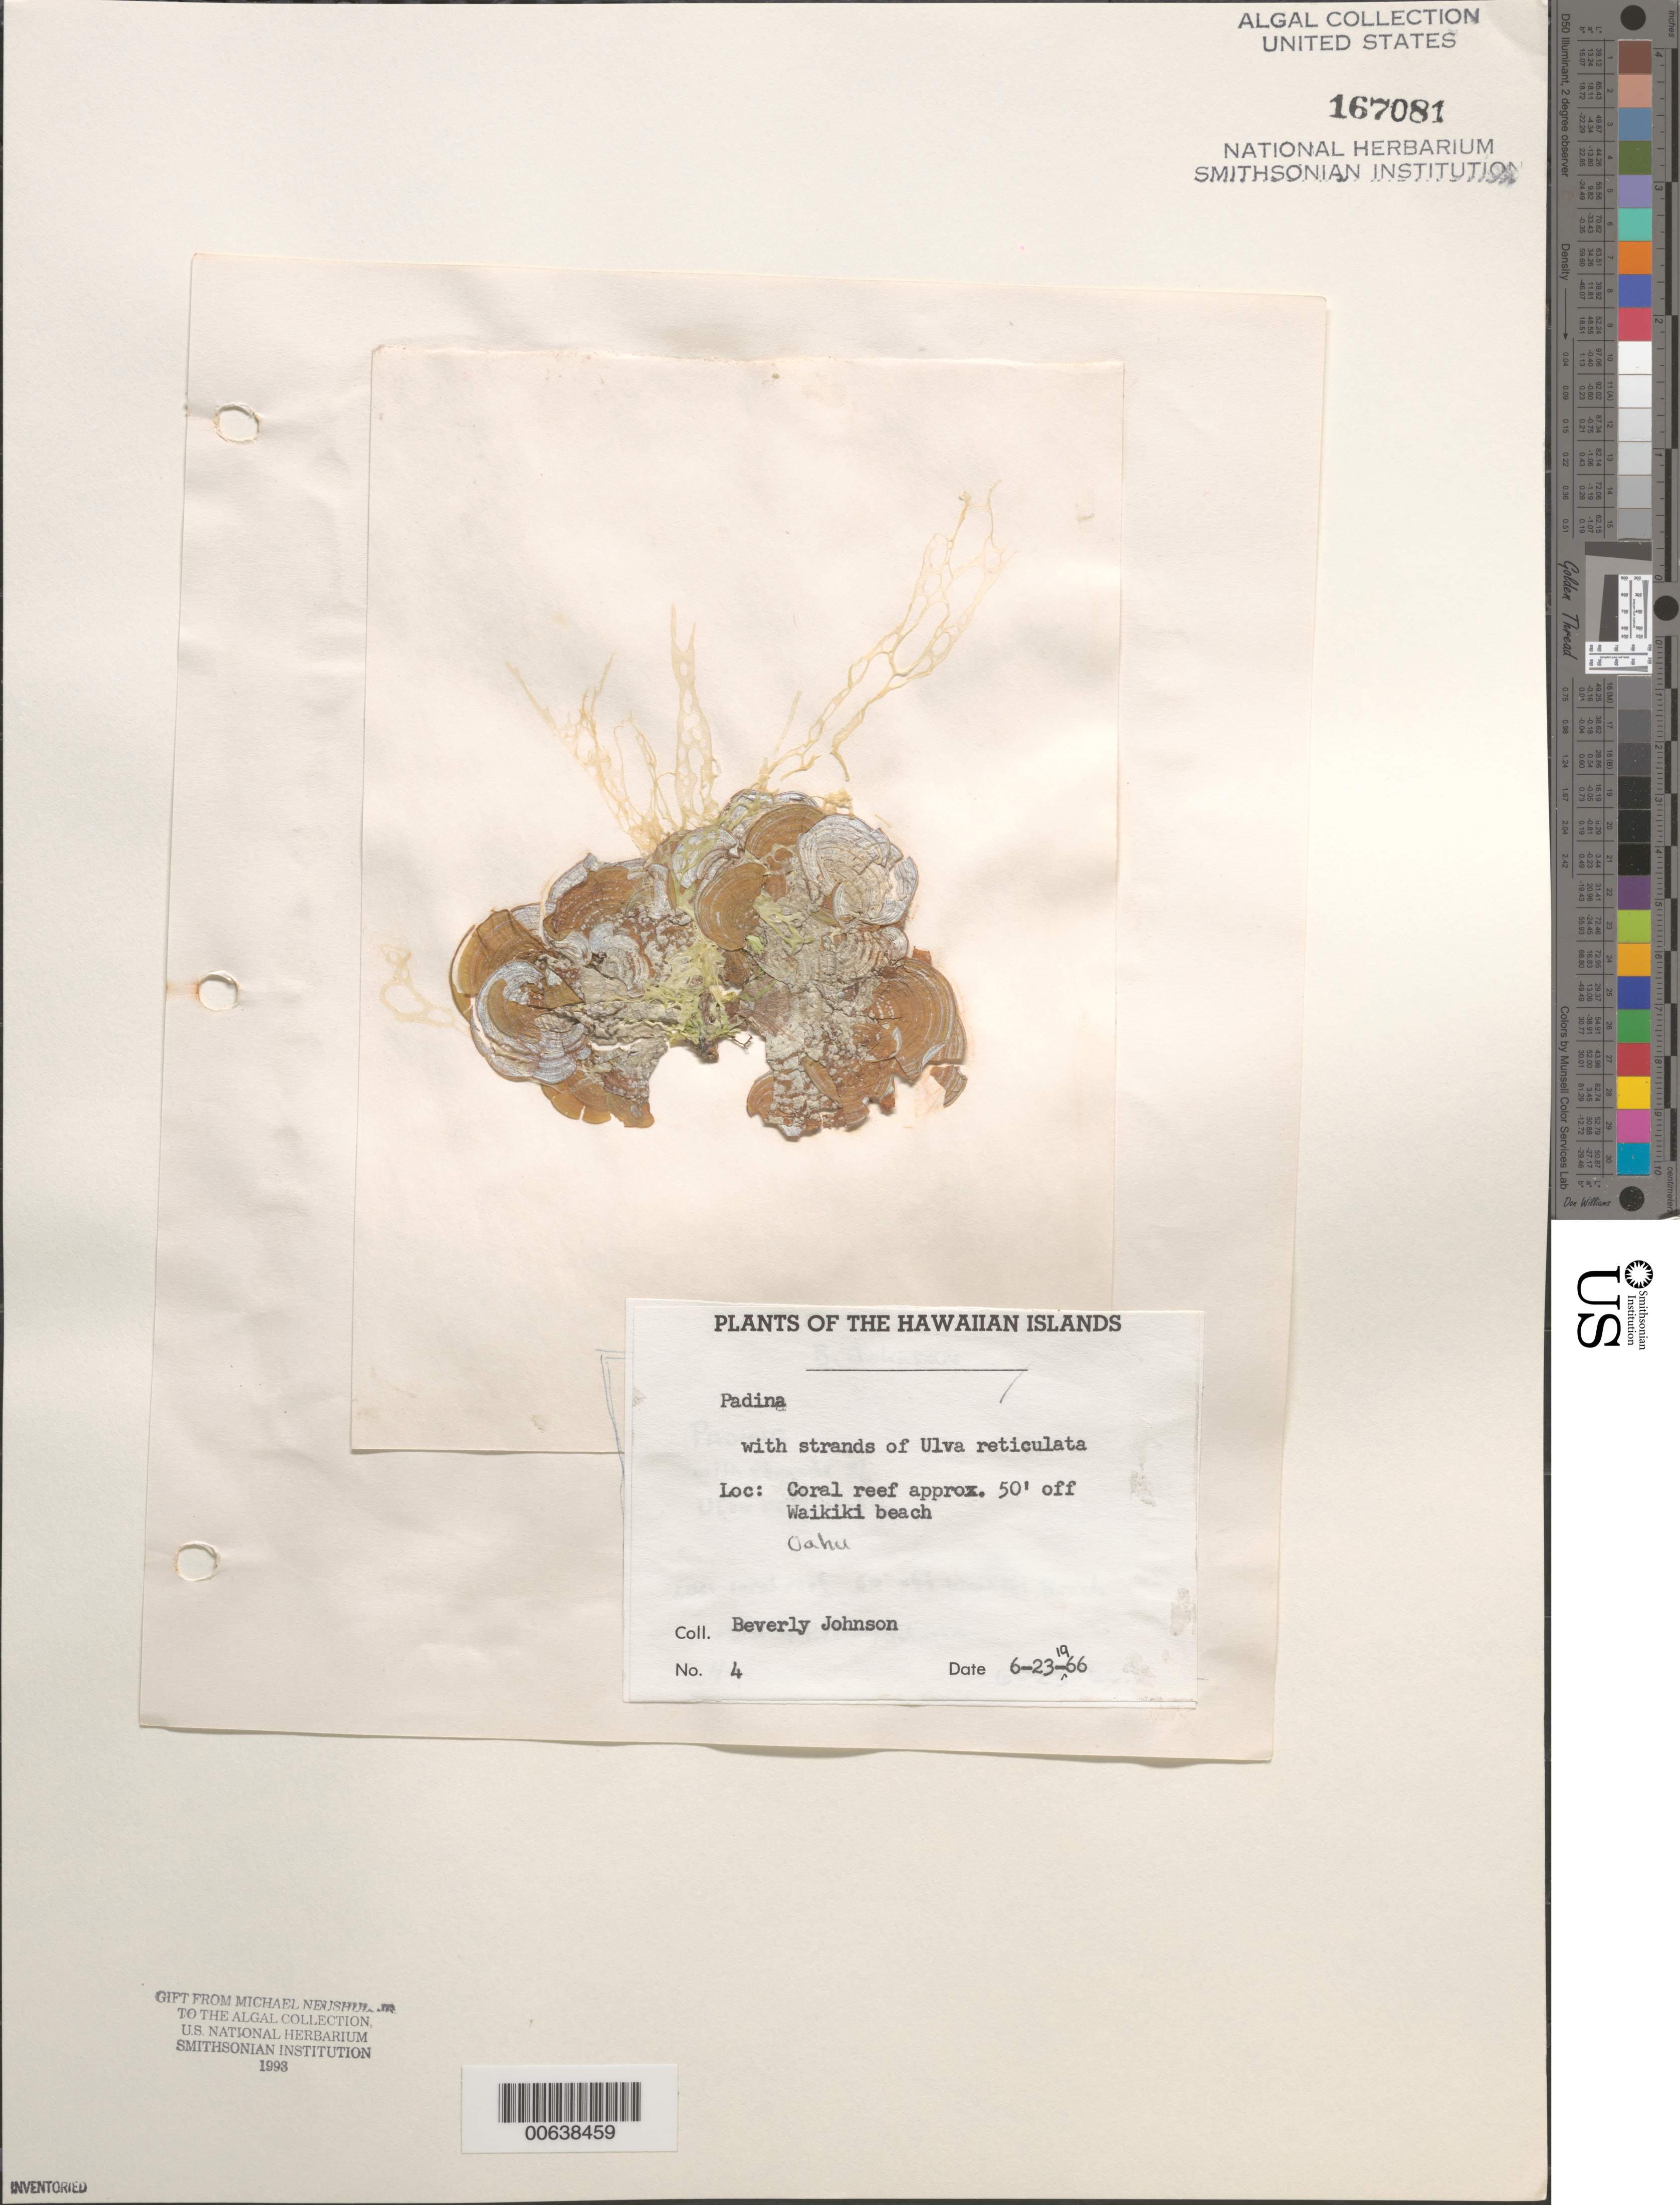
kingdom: Chromista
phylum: Ochrophyta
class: Phaeophyceae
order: Dictyotales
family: Dictyotaceae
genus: Padina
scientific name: Padina sp.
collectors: B. Johnson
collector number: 4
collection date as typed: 23 Jun 1966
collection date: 1966-06-23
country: United States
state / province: Hawaii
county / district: Honolulu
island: Oahu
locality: Coral reef ca. 50 feet off Waikiki Beach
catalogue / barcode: US 167081